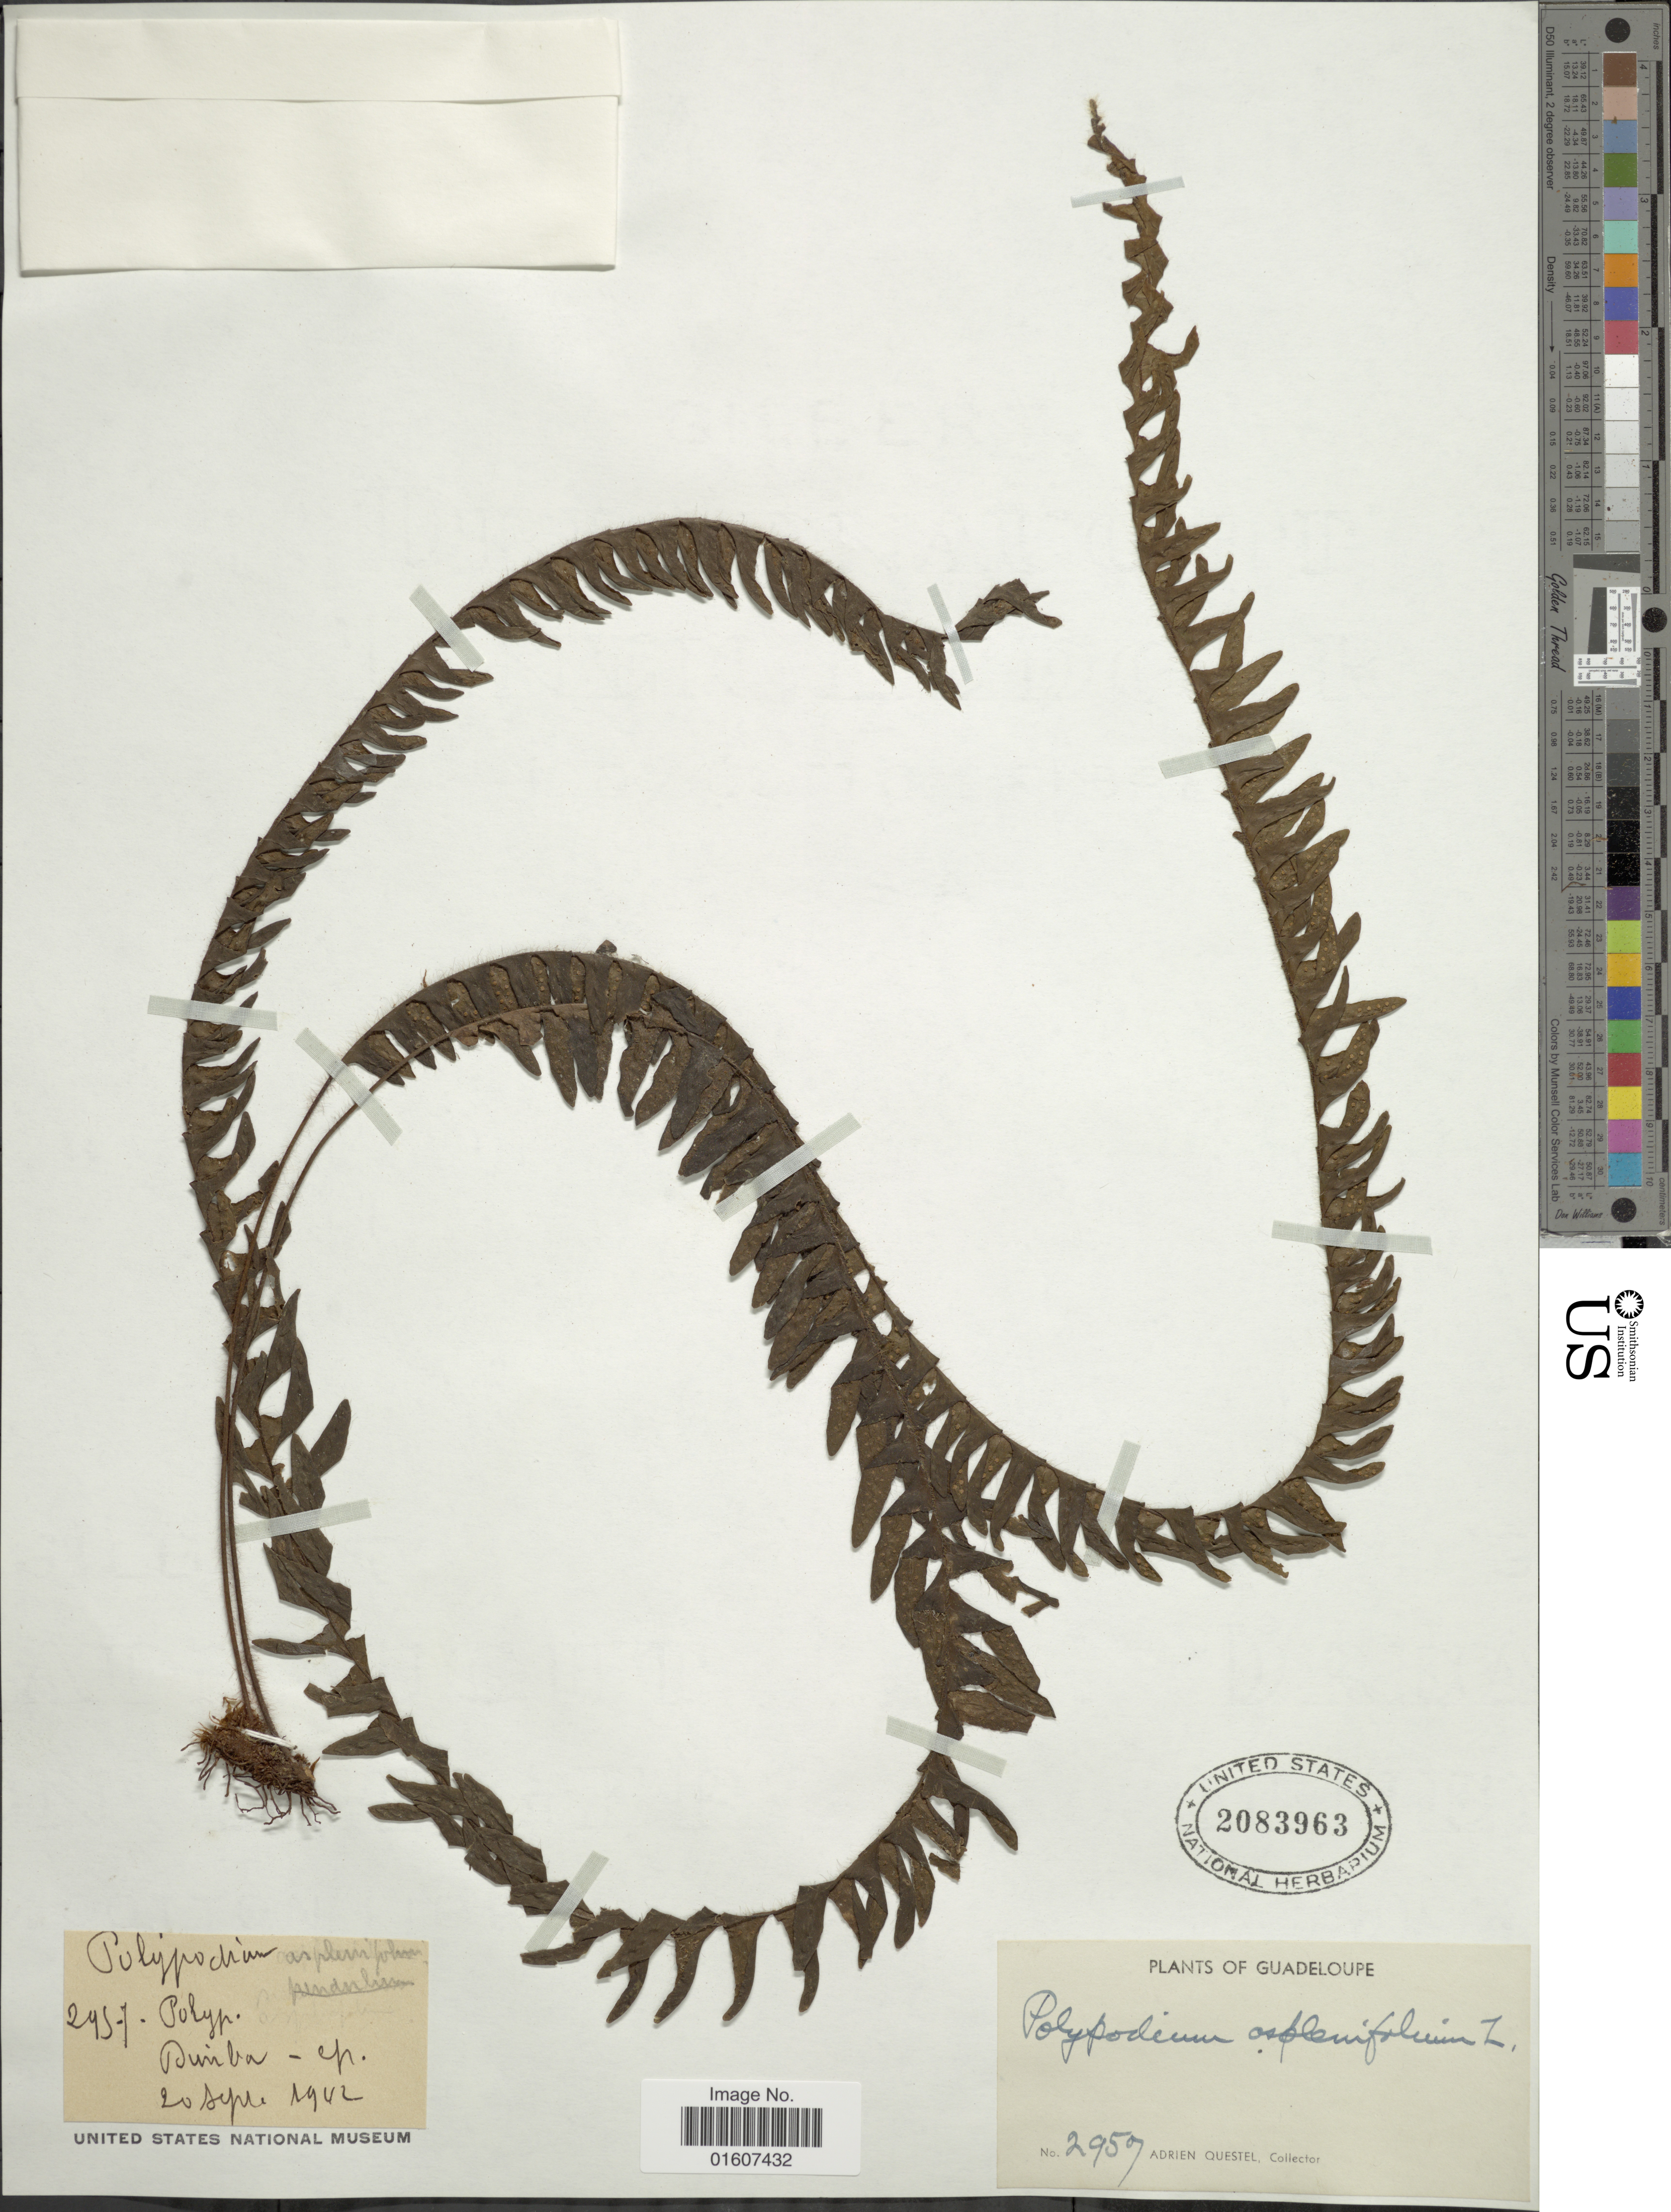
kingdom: Plantae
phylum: Tracheophyta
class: Polypodiopsida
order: Polypodiales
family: Polypodiaceae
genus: Terpsichore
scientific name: Terpsichore chrysleri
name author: (Copel.) A.R. Sm.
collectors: A. Questel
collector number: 2957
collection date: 1942-09-20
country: Guadeloupe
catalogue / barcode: US 2083963